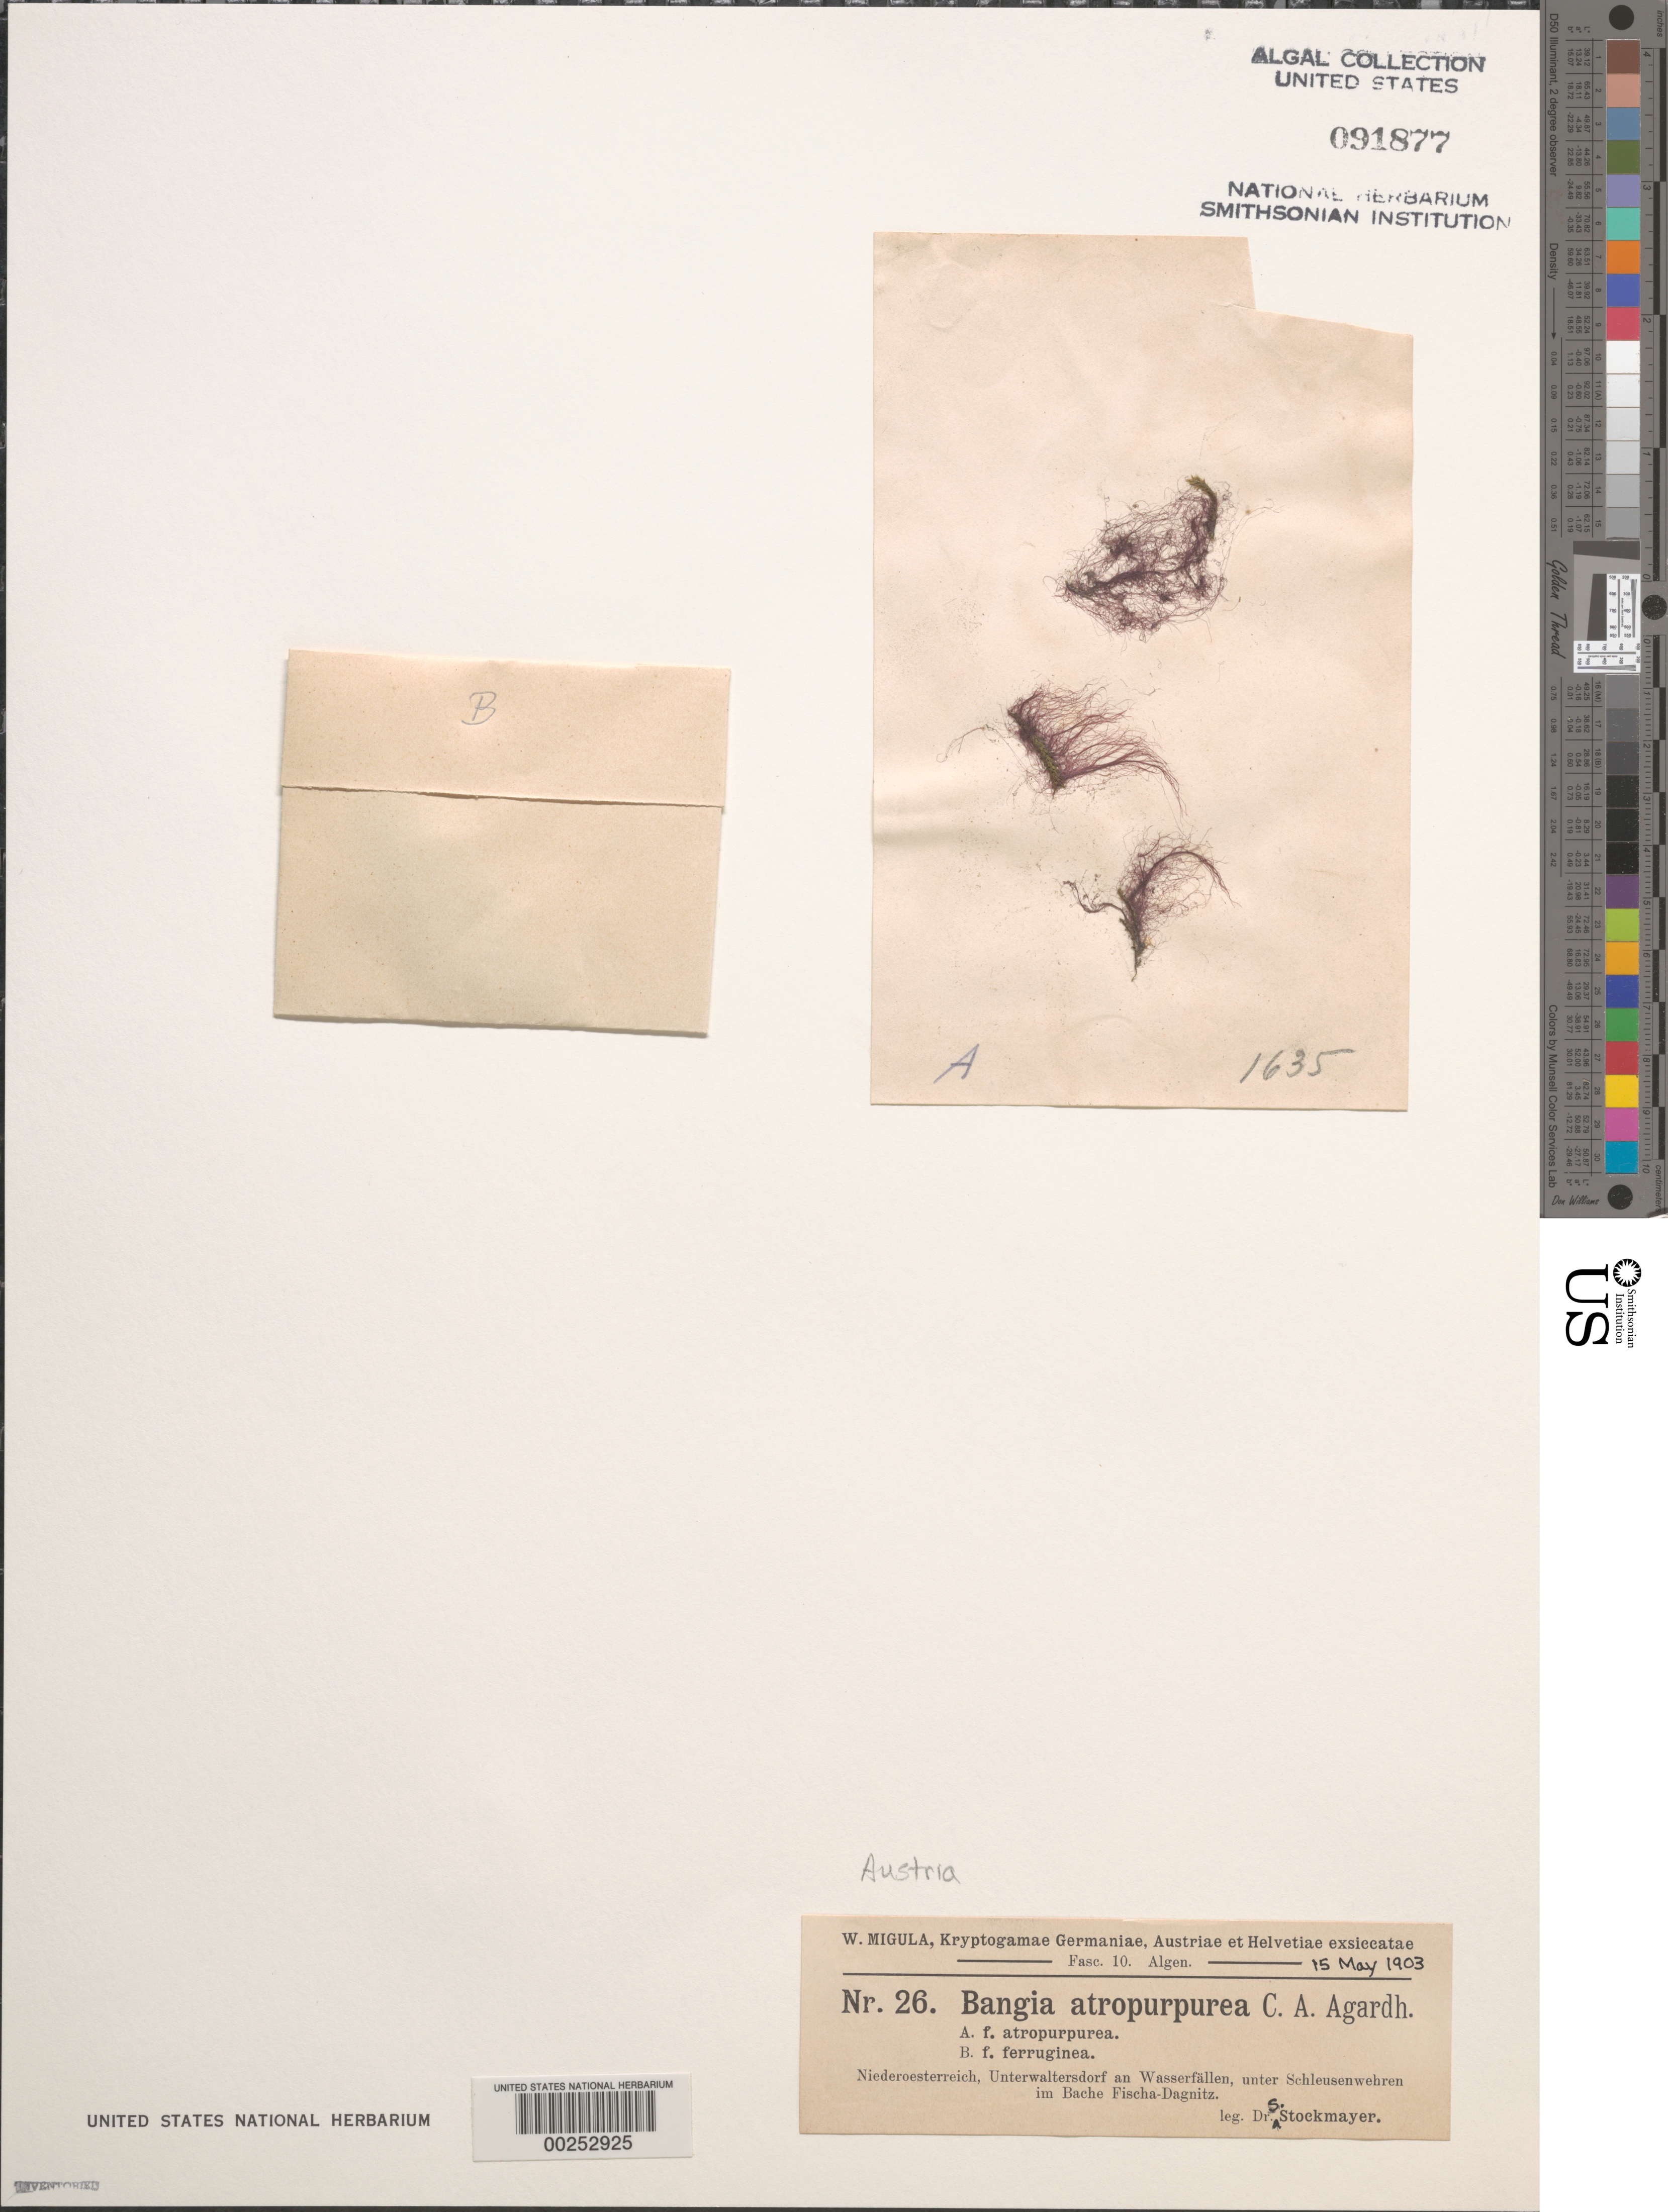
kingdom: Plantae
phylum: Rhodophyta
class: Bangiophyceae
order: Bangiales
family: Bangiaceae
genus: Bangia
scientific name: Bangia atropurpurea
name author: (Mertens ex Roth) C. Agardh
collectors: S. Stockmayer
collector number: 26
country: Austria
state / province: Niederosterreich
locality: Fischadagnitz, Unterwaltersdorf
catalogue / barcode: US 91877